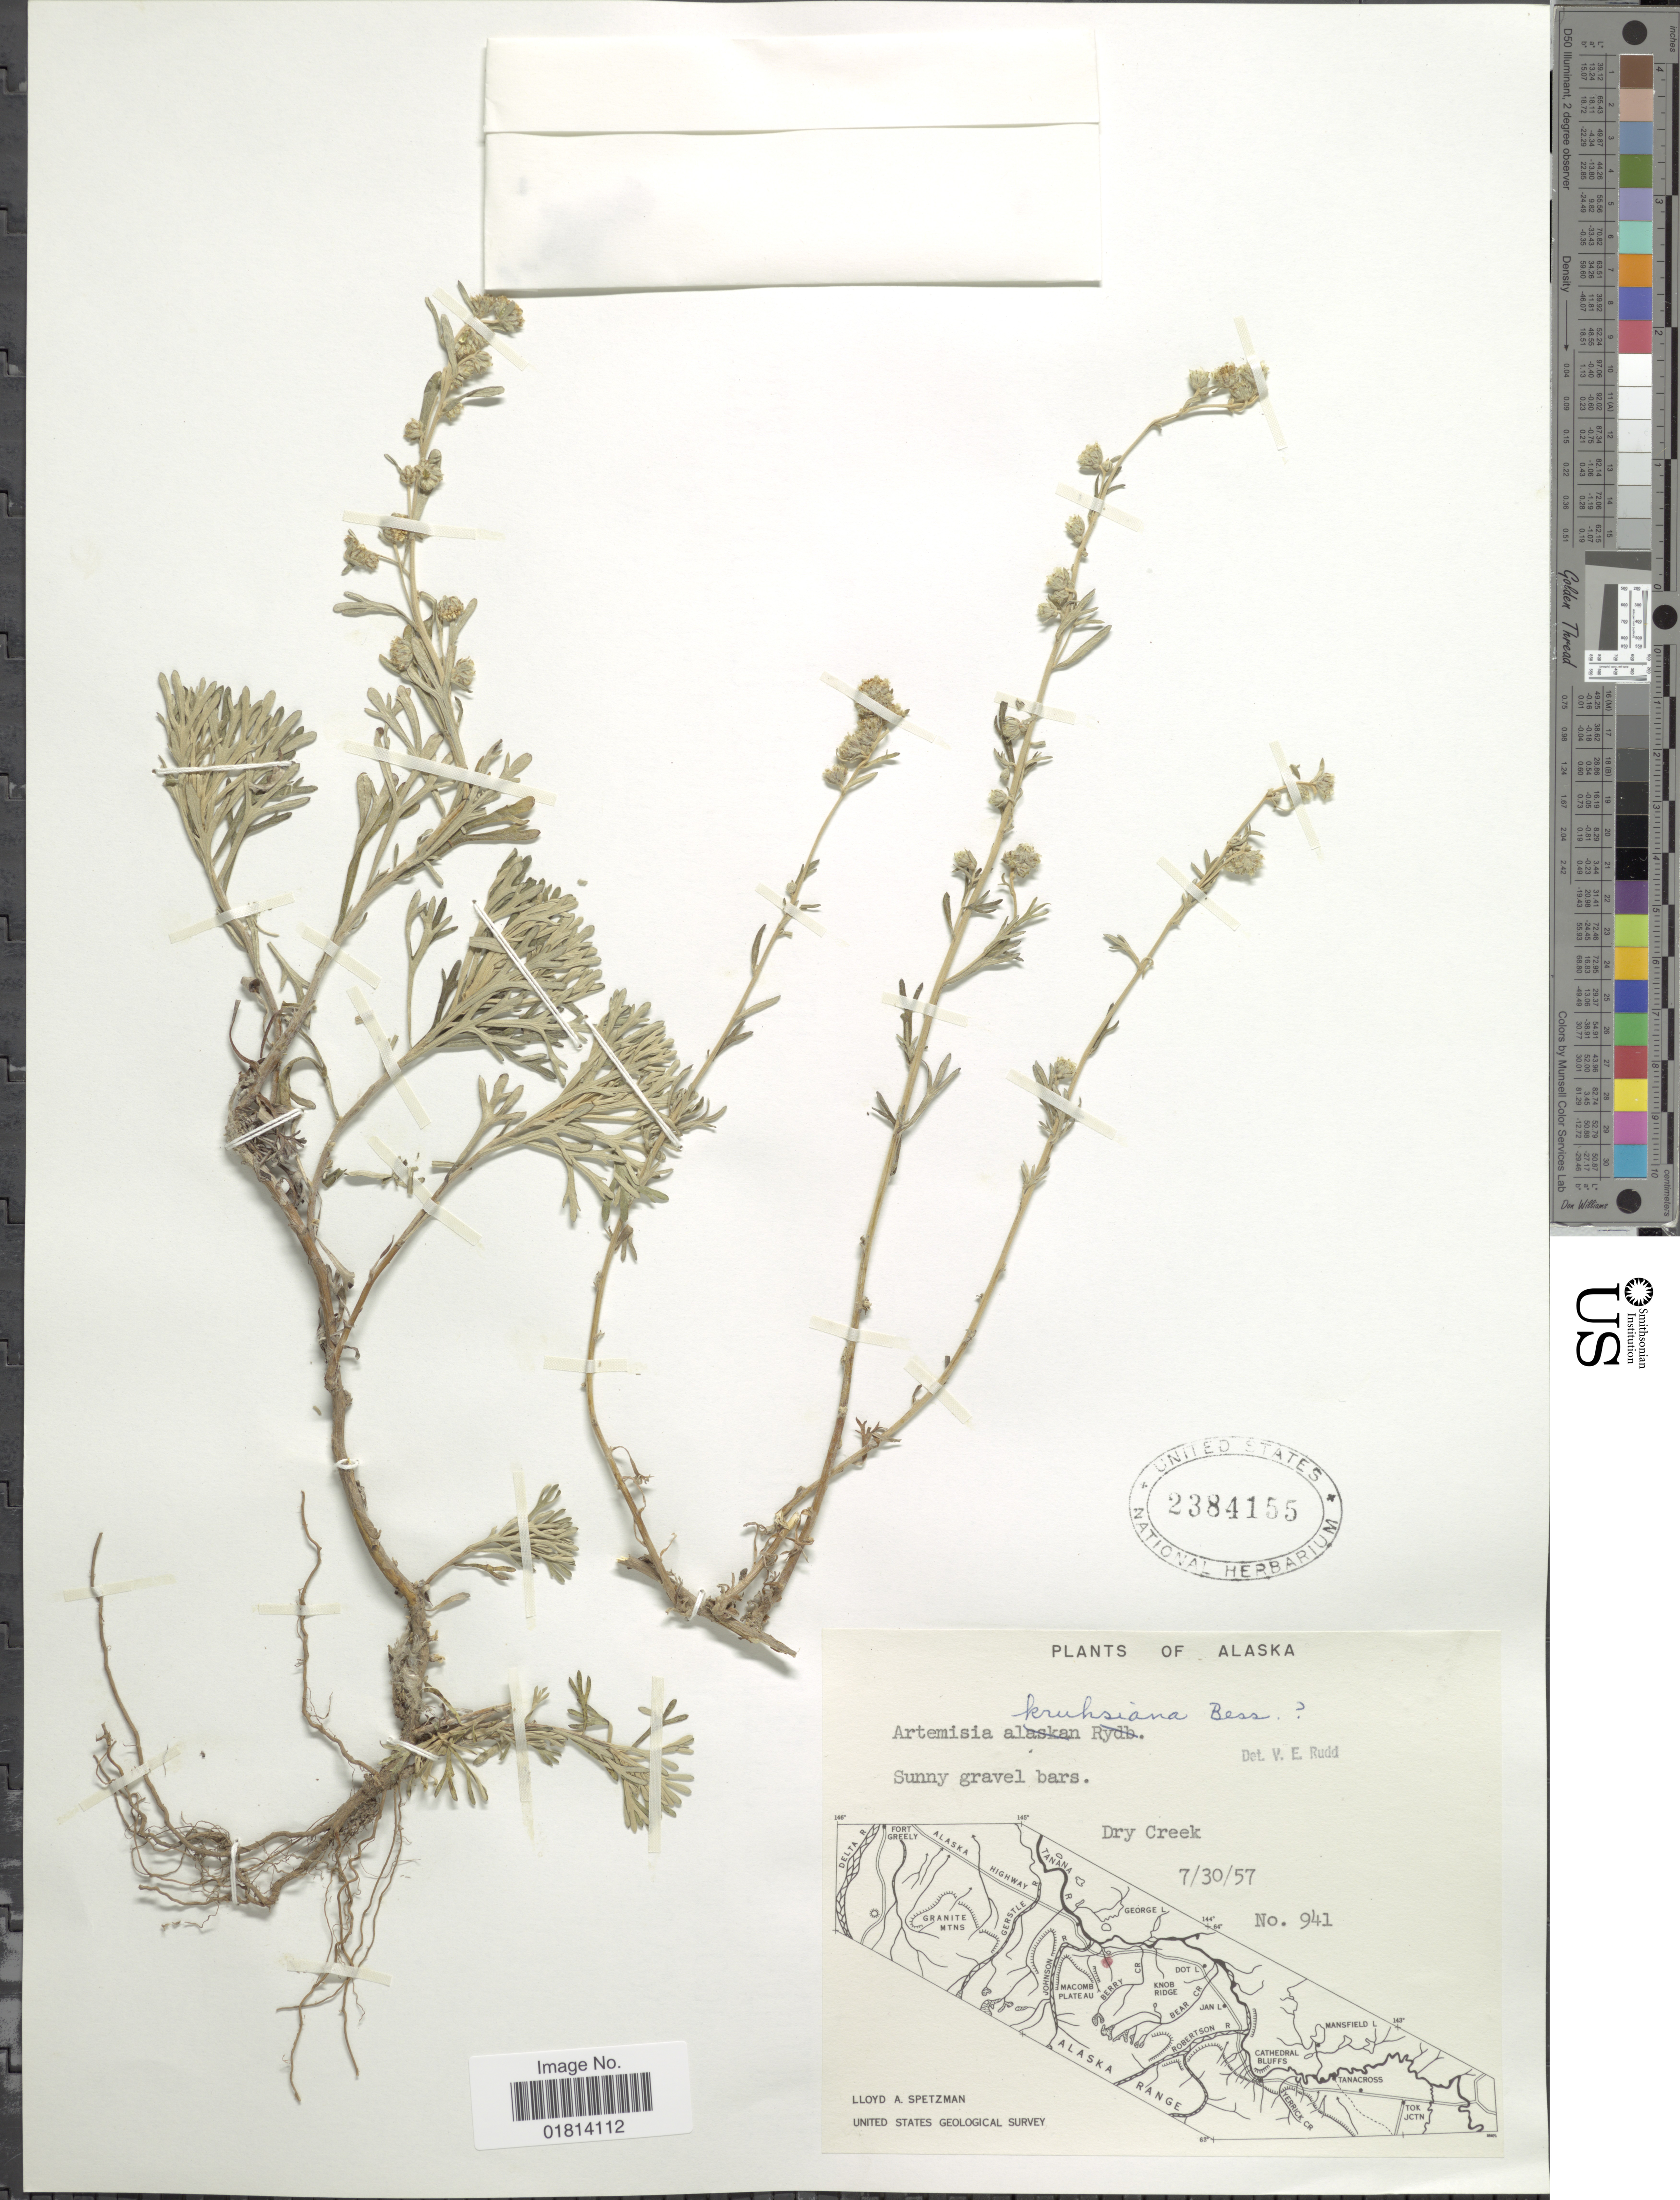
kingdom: Plantae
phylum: Tracheophyta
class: Magnoliopsida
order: Asterales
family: Asteraceae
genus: Artemisia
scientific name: Artemisia alaskana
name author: Rydb.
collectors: L. Spetzman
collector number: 941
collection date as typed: Transcribed d/m/y: 30/7/57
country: United States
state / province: Alaska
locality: Sunny gravel bars. Dry Creek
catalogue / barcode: US 2384155